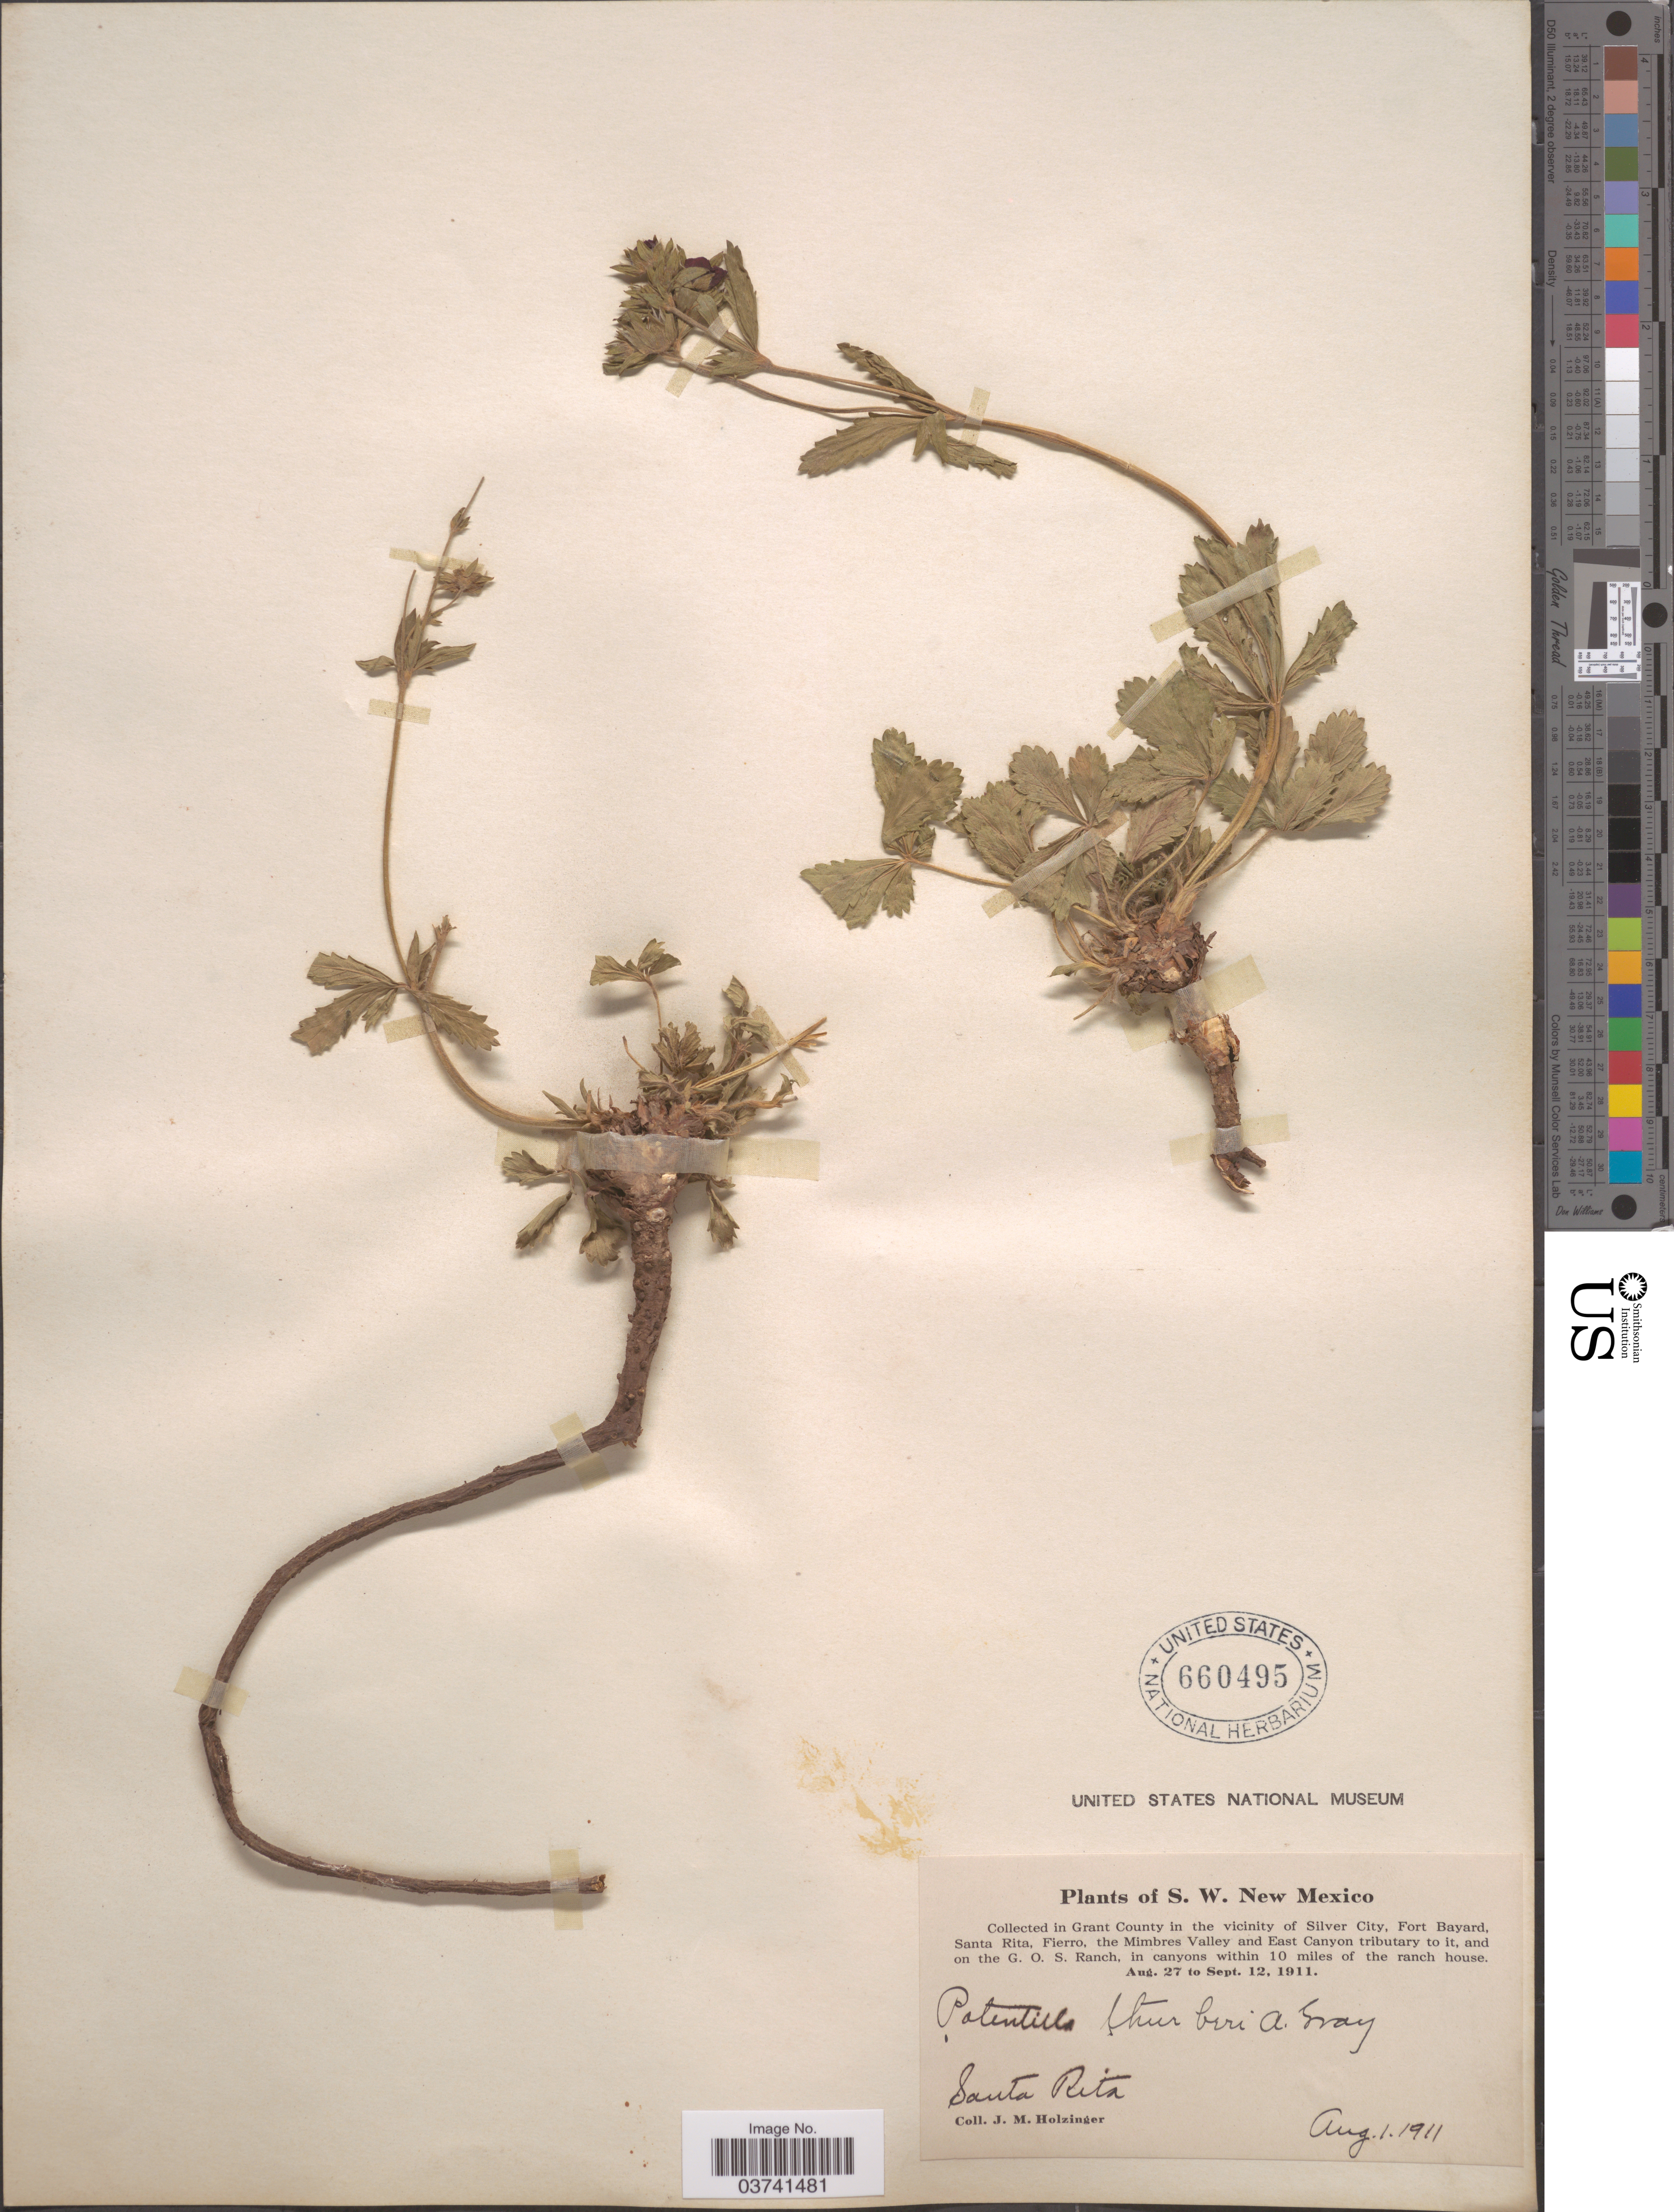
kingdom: Plantae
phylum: Tracheophyta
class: Magnoliopsida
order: Rosales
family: Rosaceae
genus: Potentilla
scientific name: Potentilla thurberi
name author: A. Gray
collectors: J. M. Holzinger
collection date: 1911-08-01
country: United States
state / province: New Mexico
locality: S. W. New Mexico. In Grant County in the vicinity of Silver City, Fort Bayard, Santa Rita, Fierro, The Mimbres Valley and East Canyon tributary to it, and on the G. O. S. Ranch, in canyons within 10 miles of the ranch house. Santa Rita.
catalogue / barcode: US 660495